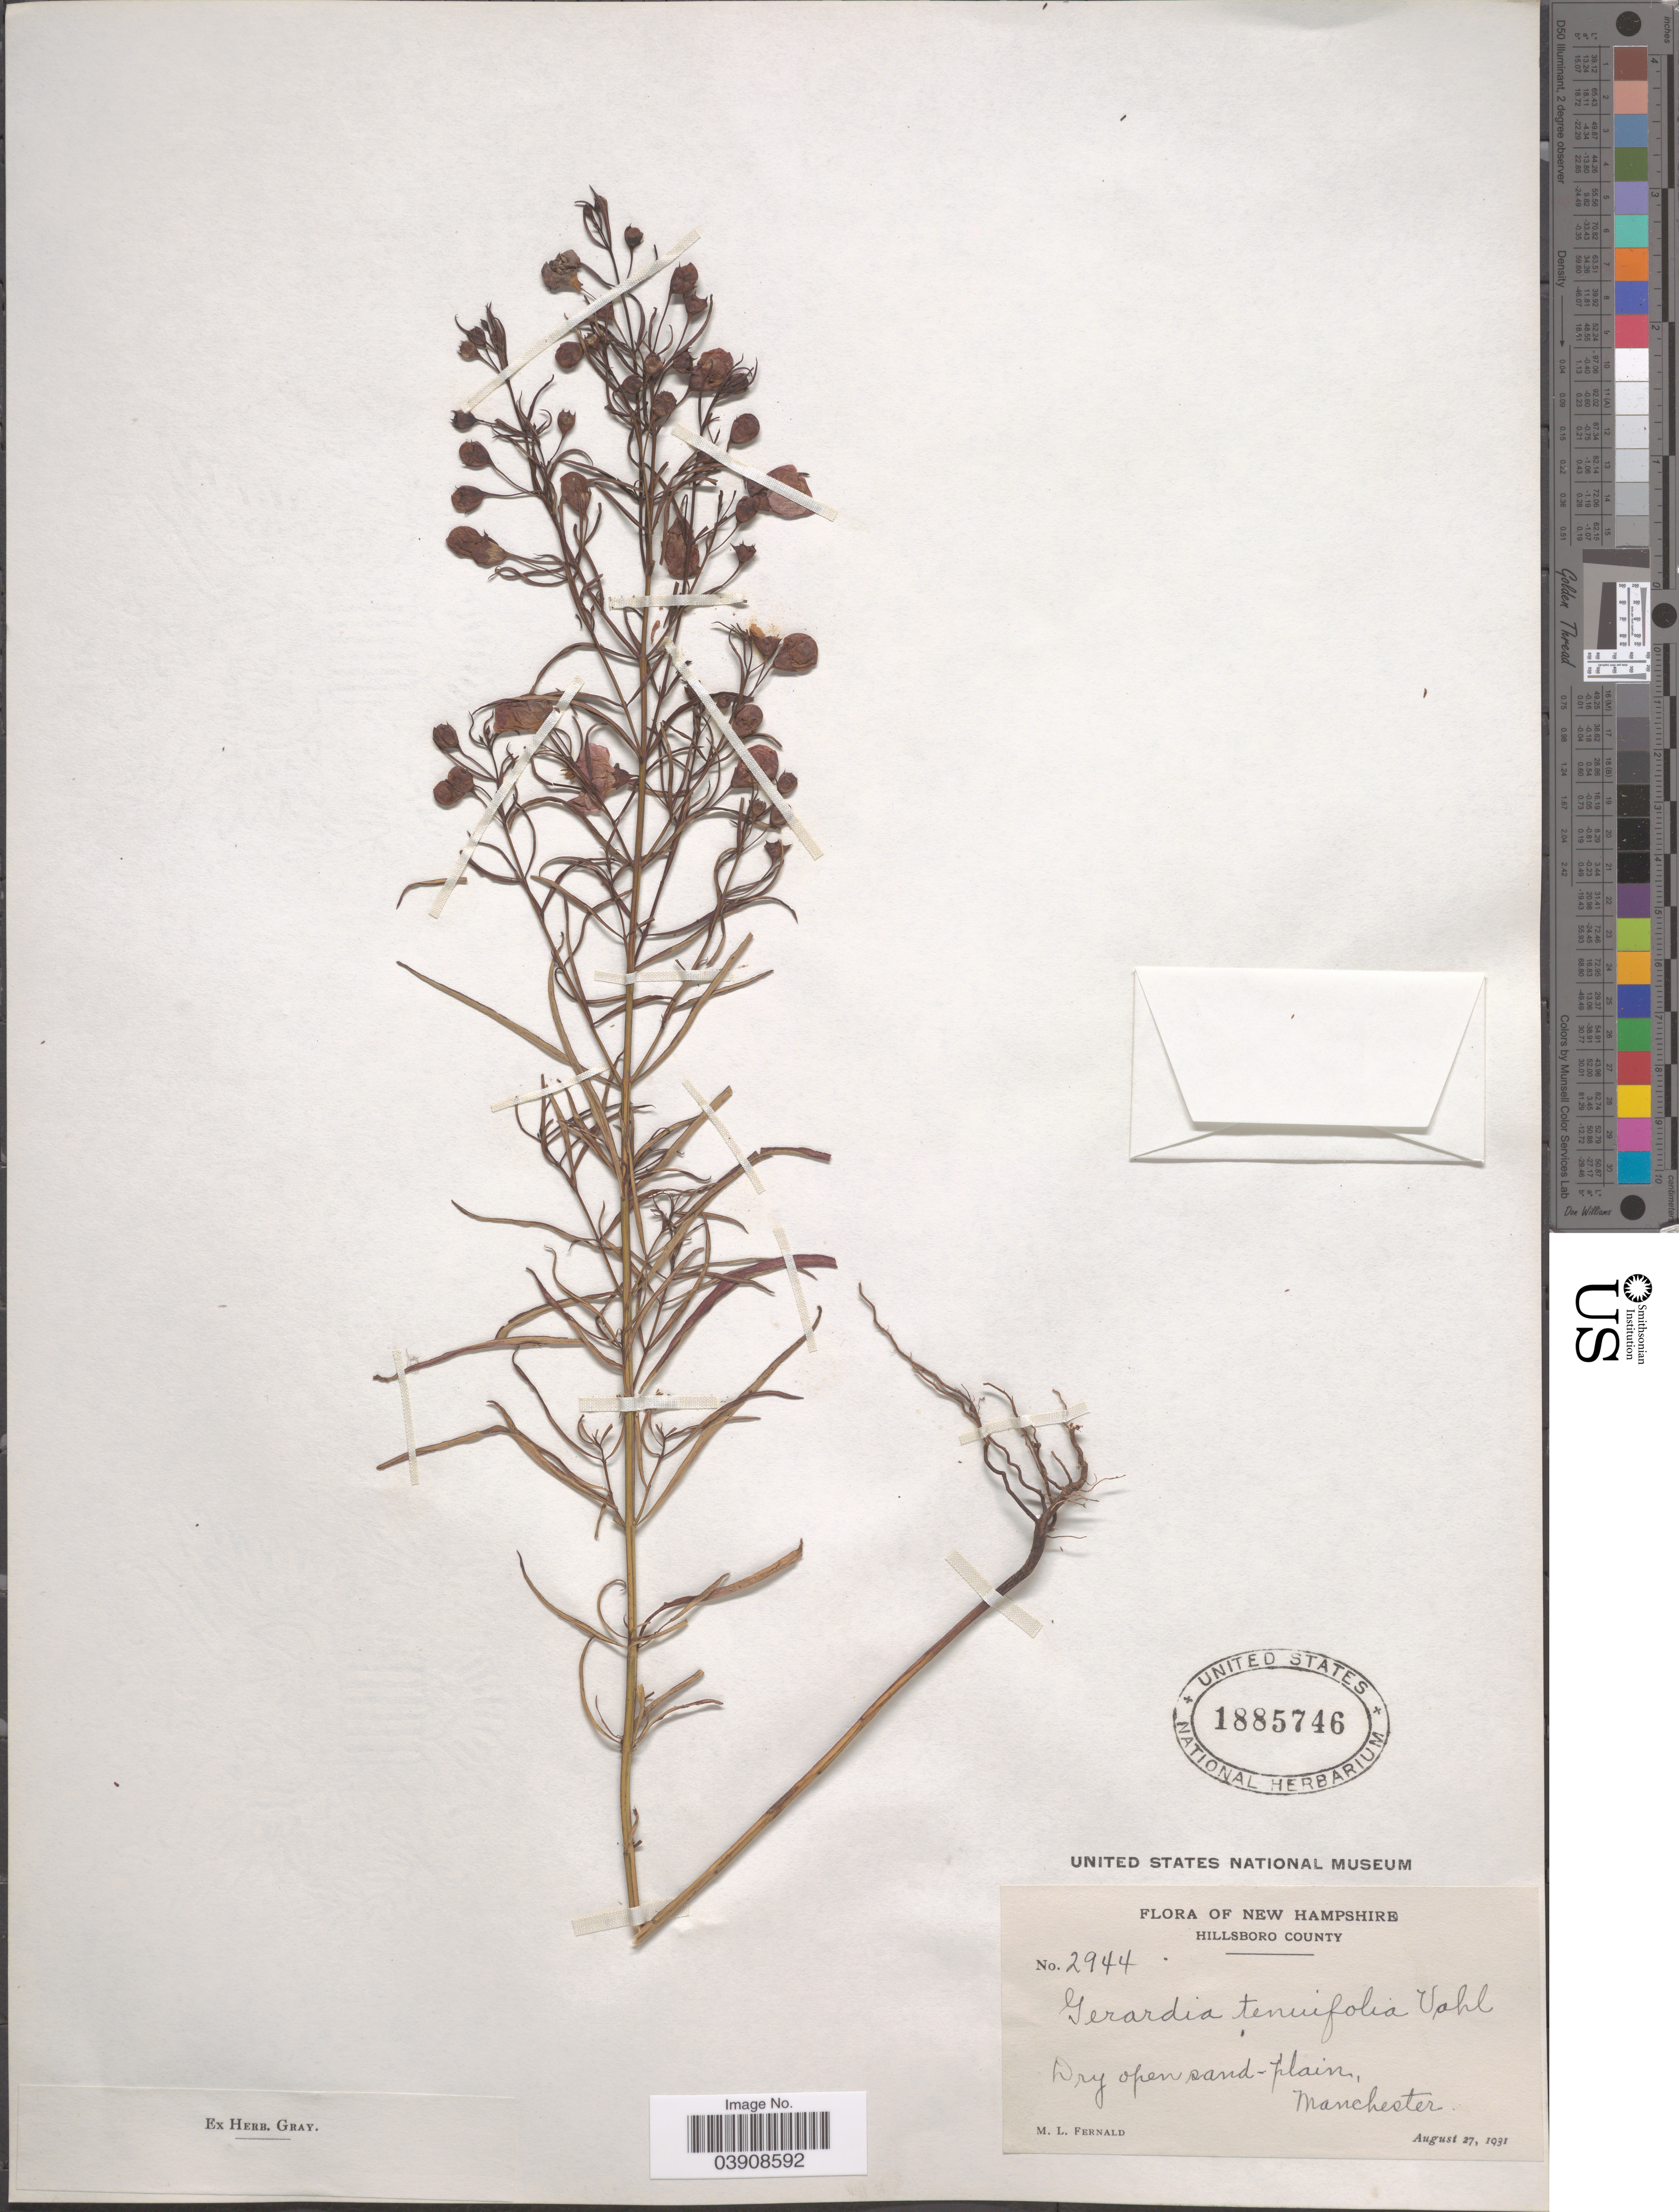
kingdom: Plantae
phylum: Tracheophyta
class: Magnoliopsida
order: Lamiales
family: Orobanchaceae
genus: Agalinis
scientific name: Agalinis tenuifolia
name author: (Vahl) Raf.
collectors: M. L. Fernald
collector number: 2944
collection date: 1931-08-27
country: United States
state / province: New Hampshire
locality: Hillsboro County. Manchester.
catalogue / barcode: US 1885746